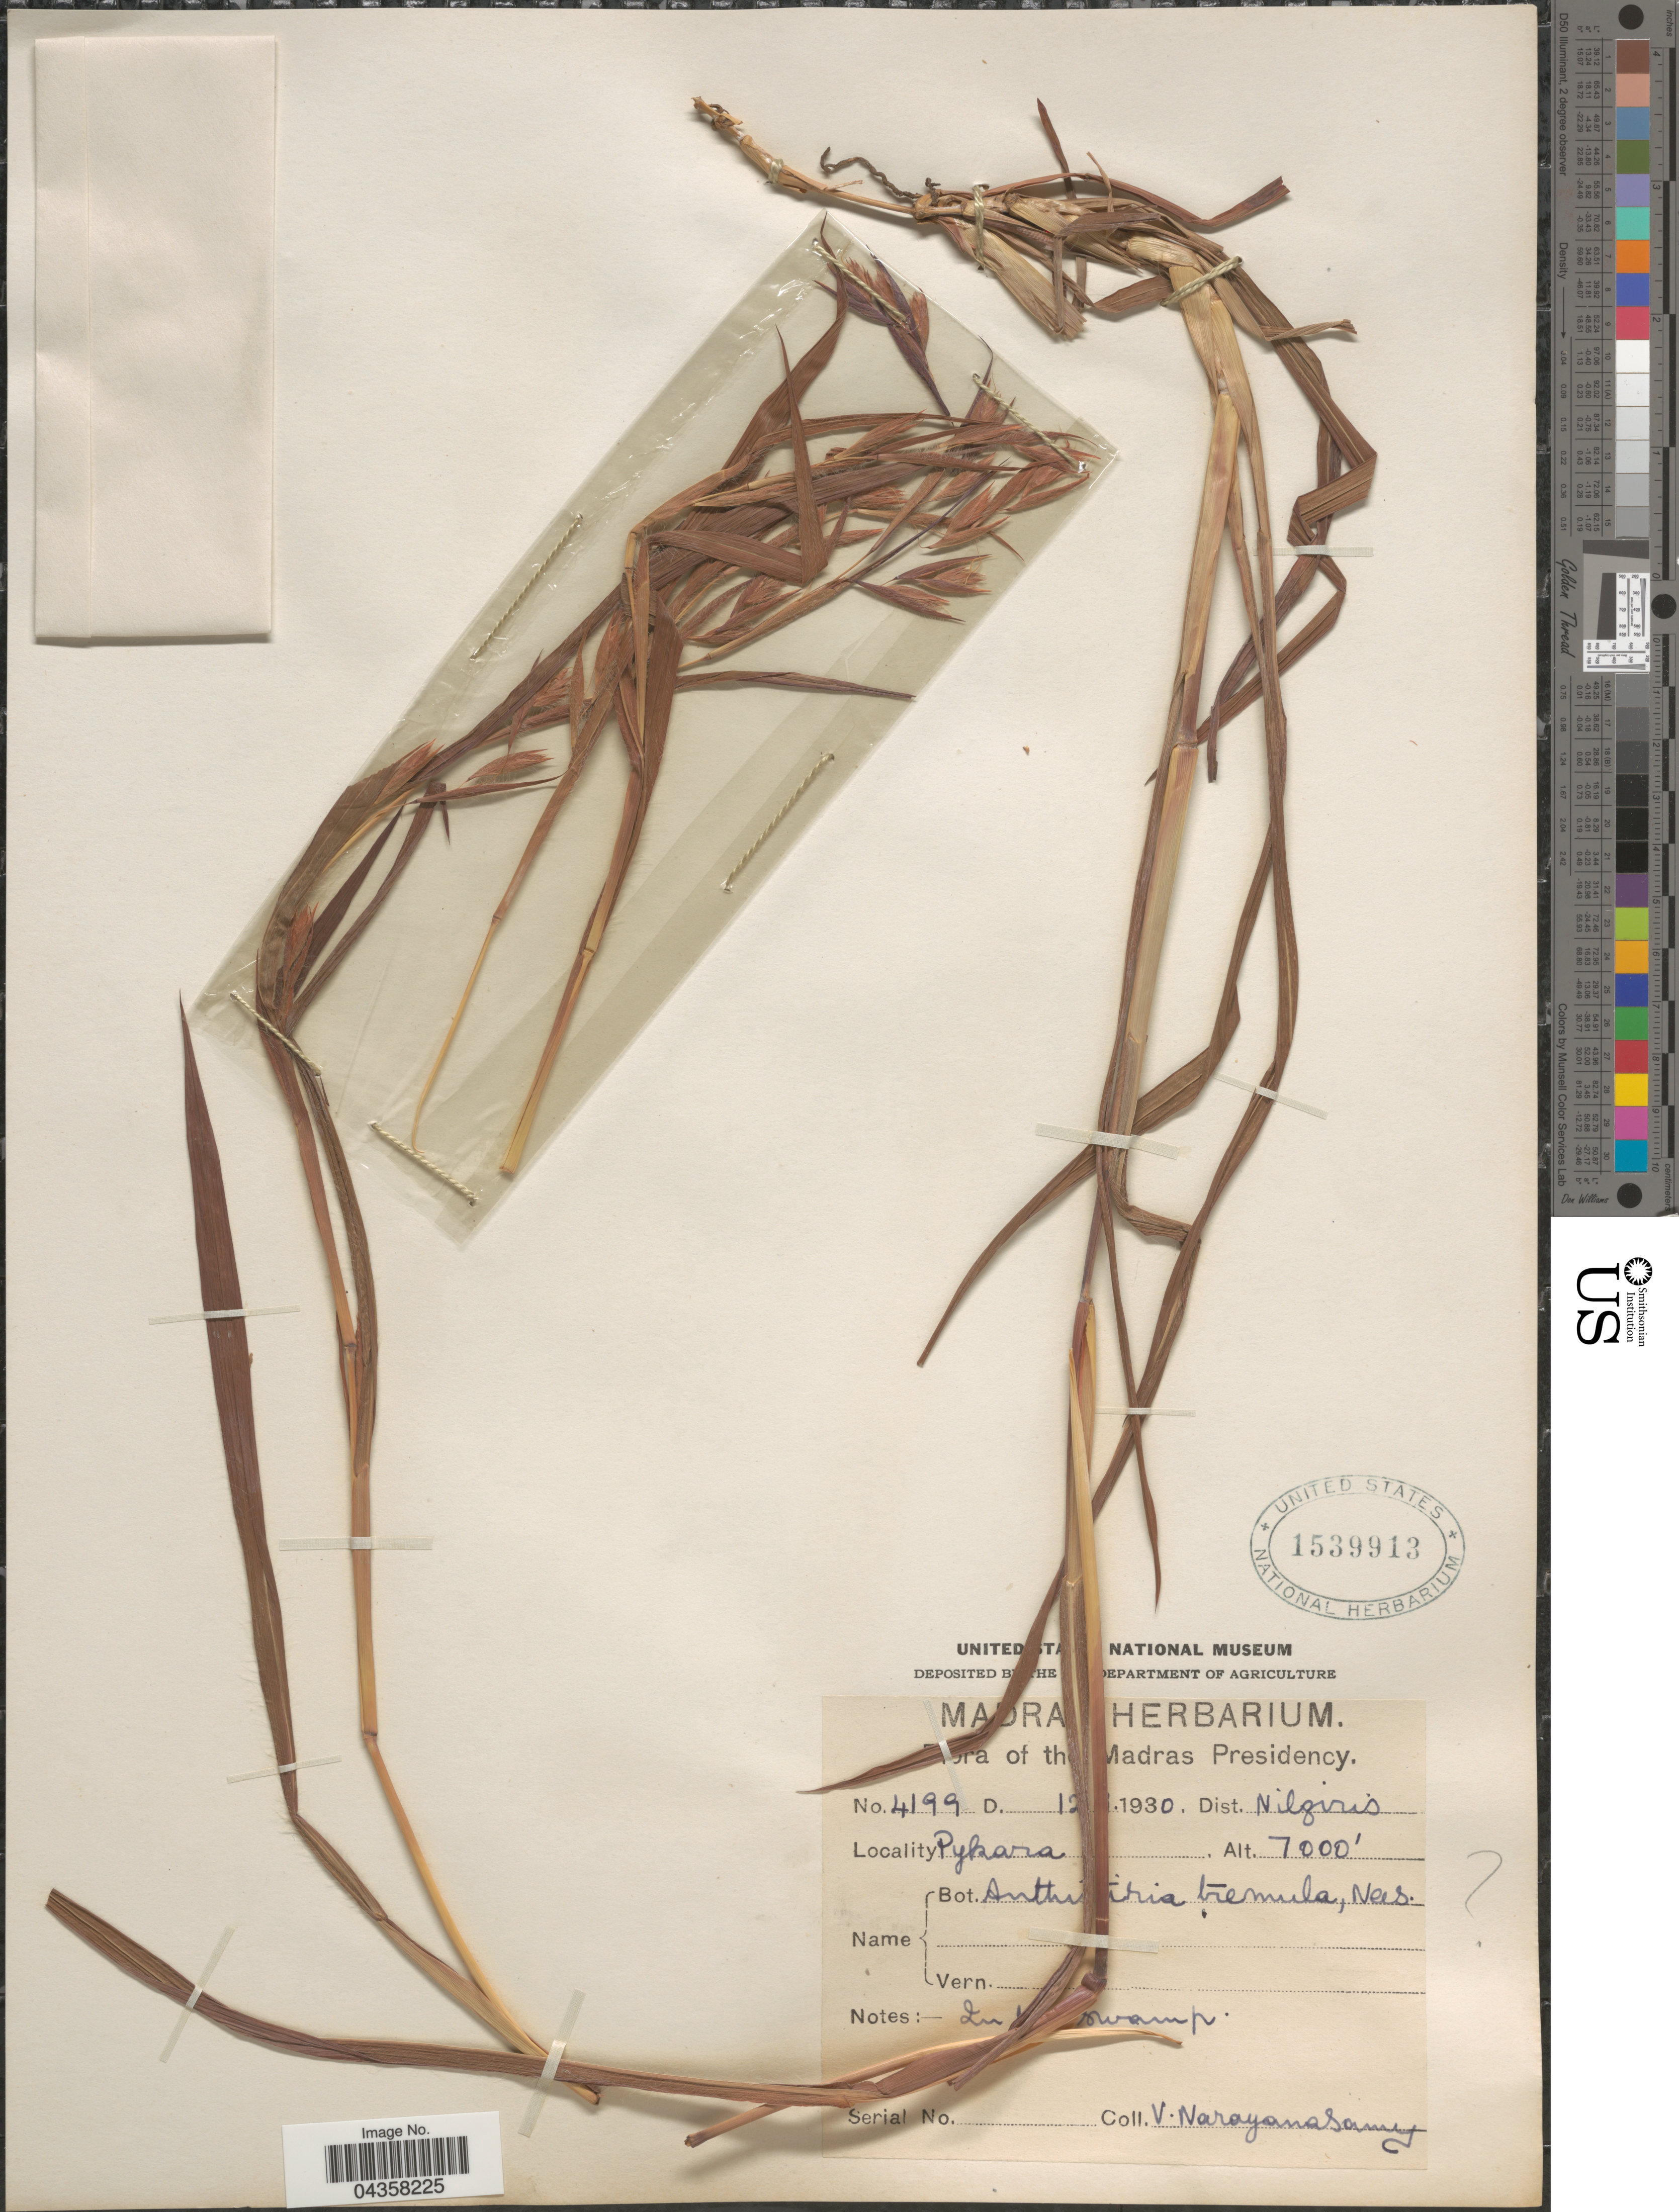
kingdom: Plantae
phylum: Tracheophyta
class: Liliopsida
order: Poales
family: Poaceae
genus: Themeda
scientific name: Themeda tremula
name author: (Nees) Hack.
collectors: V. Narayanaswami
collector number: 4199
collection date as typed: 12!.1930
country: India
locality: Madras Presidency. Dist. Nilgiris.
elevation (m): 2134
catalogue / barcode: US 1539913